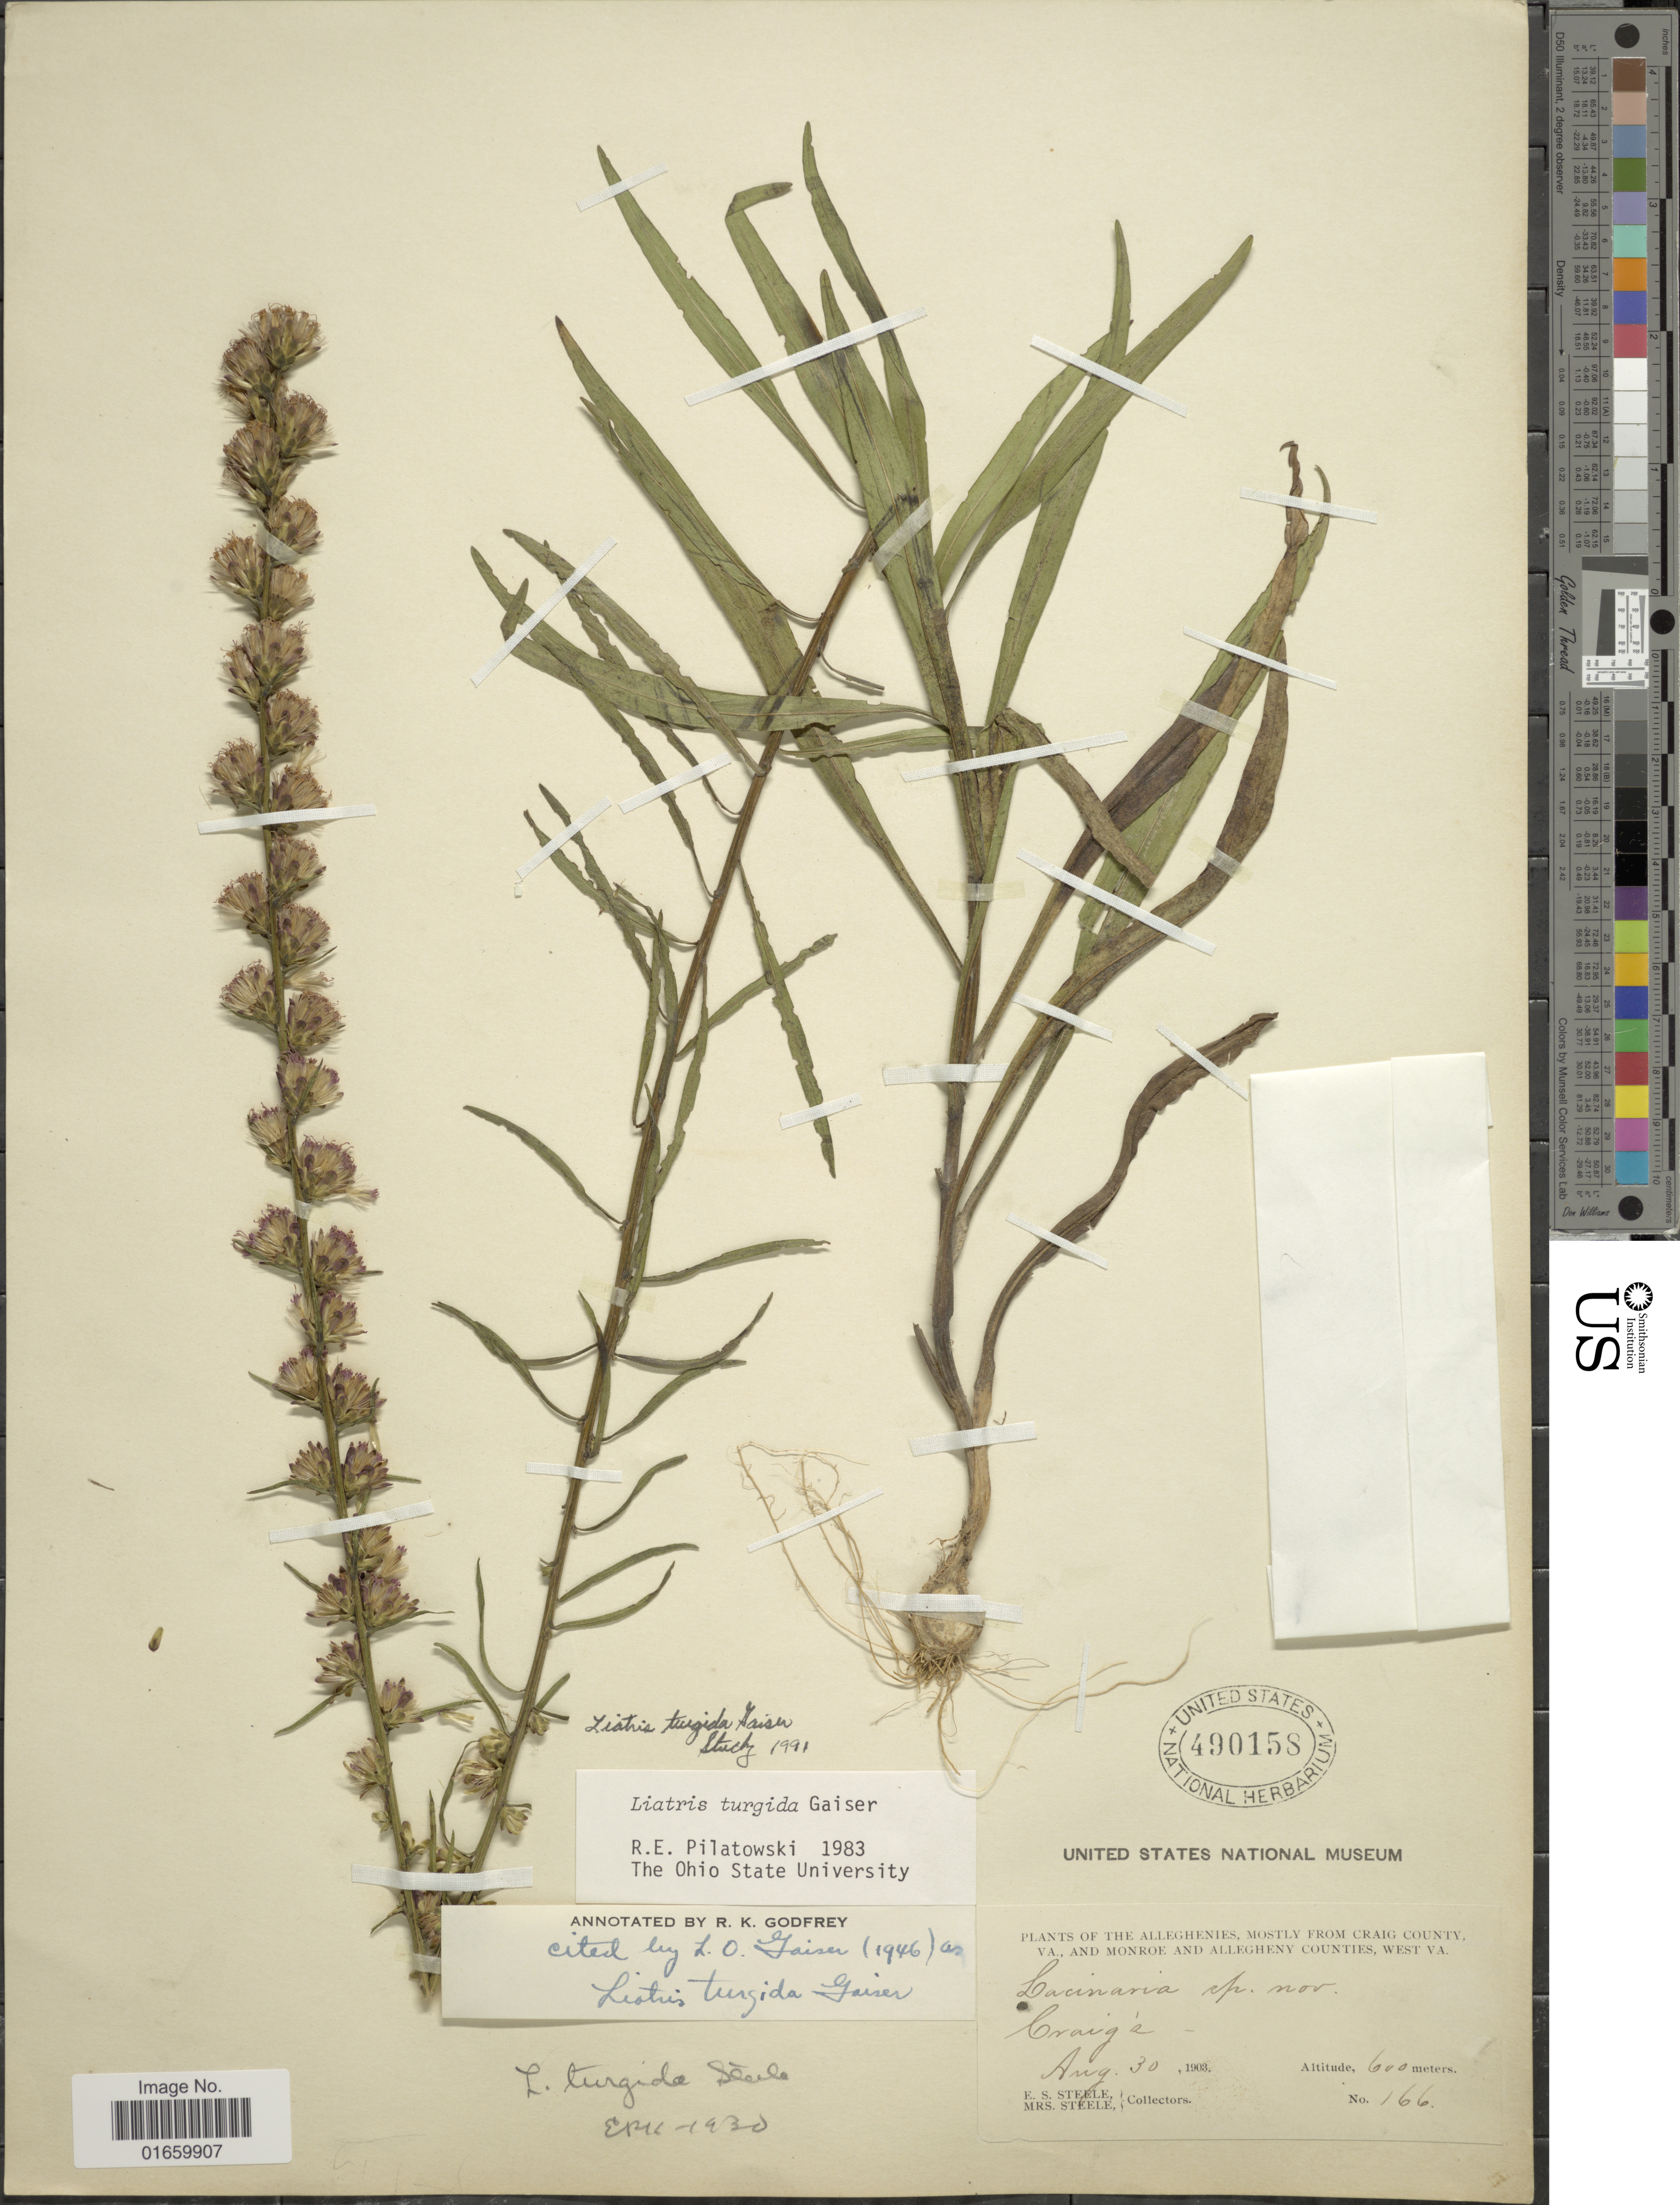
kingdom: Plantae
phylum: Tracheophyta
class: Magnoliopsida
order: Asterales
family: Asteraceae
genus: Liatris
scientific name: Liatris turgida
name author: Gaiser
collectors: E. Steele & Mrs. E. S. Steele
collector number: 166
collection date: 1903-08-30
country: United States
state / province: Virginia / West Virginia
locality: Craig County VA., and Monroe and Allegheny counties, West VA.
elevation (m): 600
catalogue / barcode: US 490158